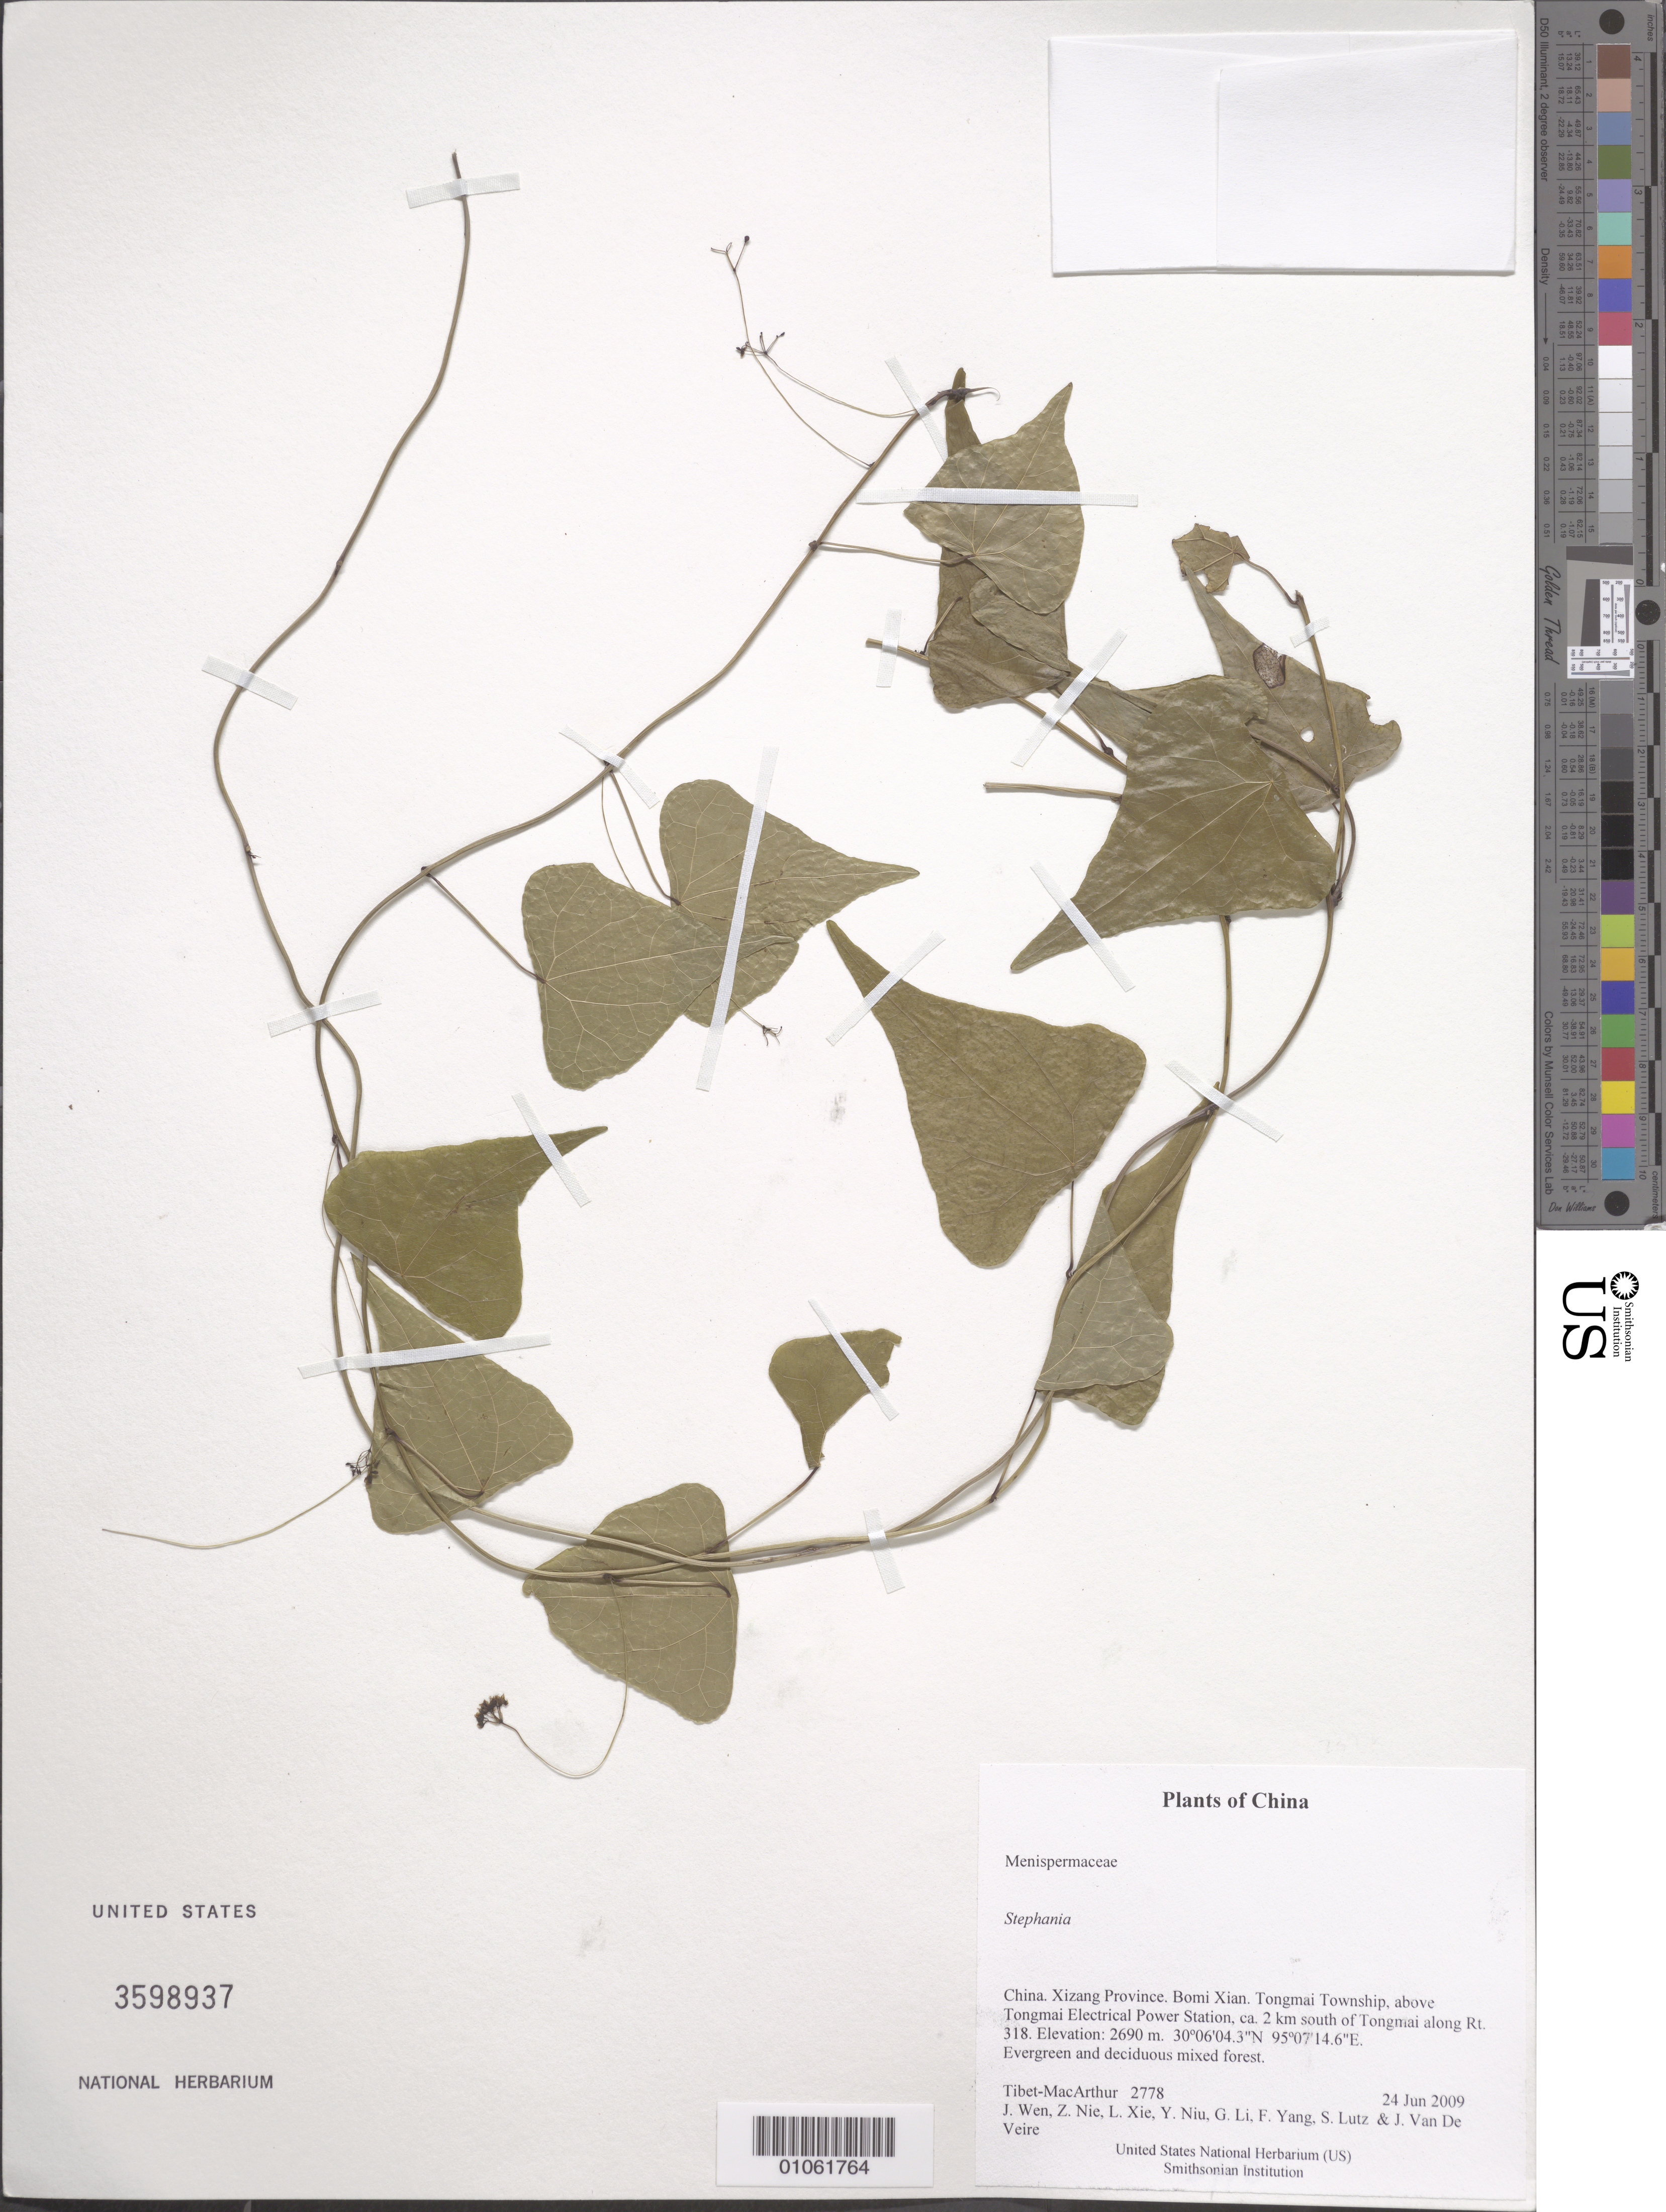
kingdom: Plantae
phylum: Tracheophyta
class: Magnoliopsida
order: Ranunculales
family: Menispermaceae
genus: Stephania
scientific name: Stephania sp.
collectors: Tibet-MacArthur, J. Wen, Z. Nie, L. Xie, Y. Niu, G. Li, F. Yang, S. Lutz & J. Van De Veire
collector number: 2778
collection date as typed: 24 Jun 2009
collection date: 2009-06-24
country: China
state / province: Xizang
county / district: Bomi Xian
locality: Tongmai Township, above Tongmai Electrical Power Station, ca. 2 km south of Tongmai along Rt. 318.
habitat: Evergreen and deciduous mixed forest.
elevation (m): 2690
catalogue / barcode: US 3598937